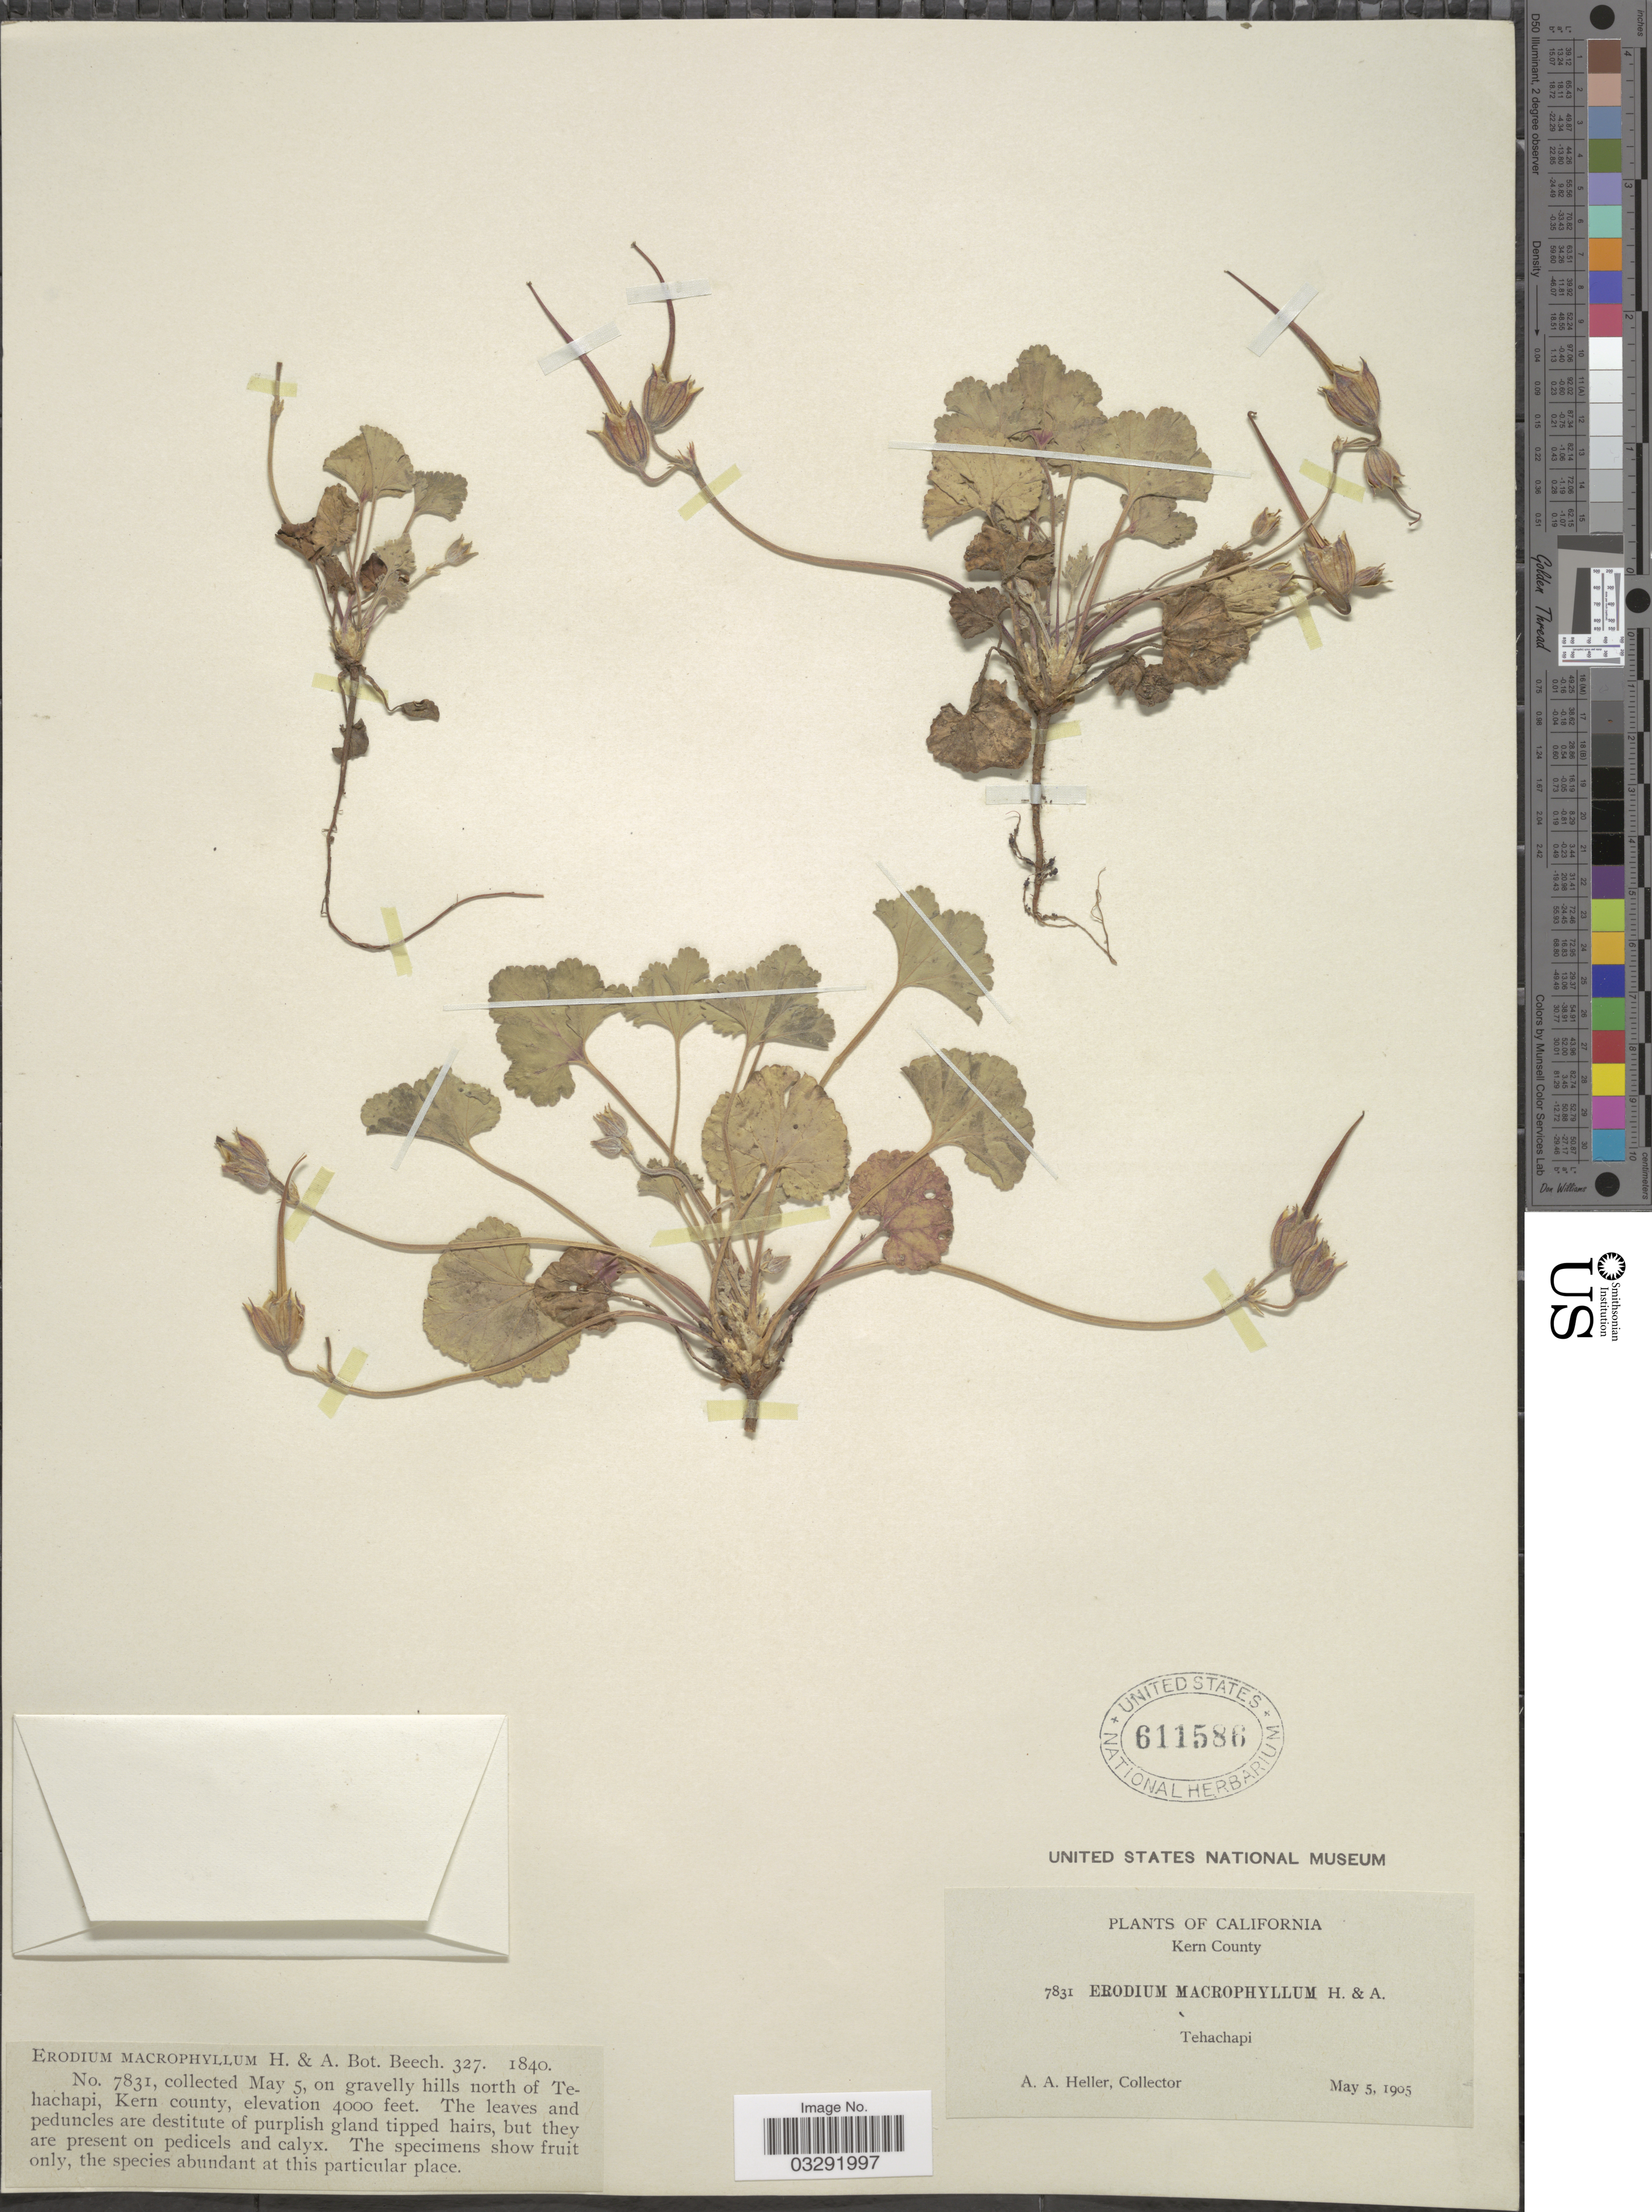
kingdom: Plantae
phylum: Tracheophyta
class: Magnoliopsida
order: Geraniales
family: Geraniaceae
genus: California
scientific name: California macrophylla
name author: (Hook. & Arn.) Aldasoro et al.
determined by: Strong, Mark T., (BOT), Smithsonian Institution - National Museum of Natural History (UNITED STATES)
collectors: A. A. Heller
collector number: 7831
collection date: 1905-05-05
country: United States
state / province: California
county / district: Kern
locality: Kern County. North of Tehachapi.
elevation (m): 1219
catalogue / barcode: US 611586